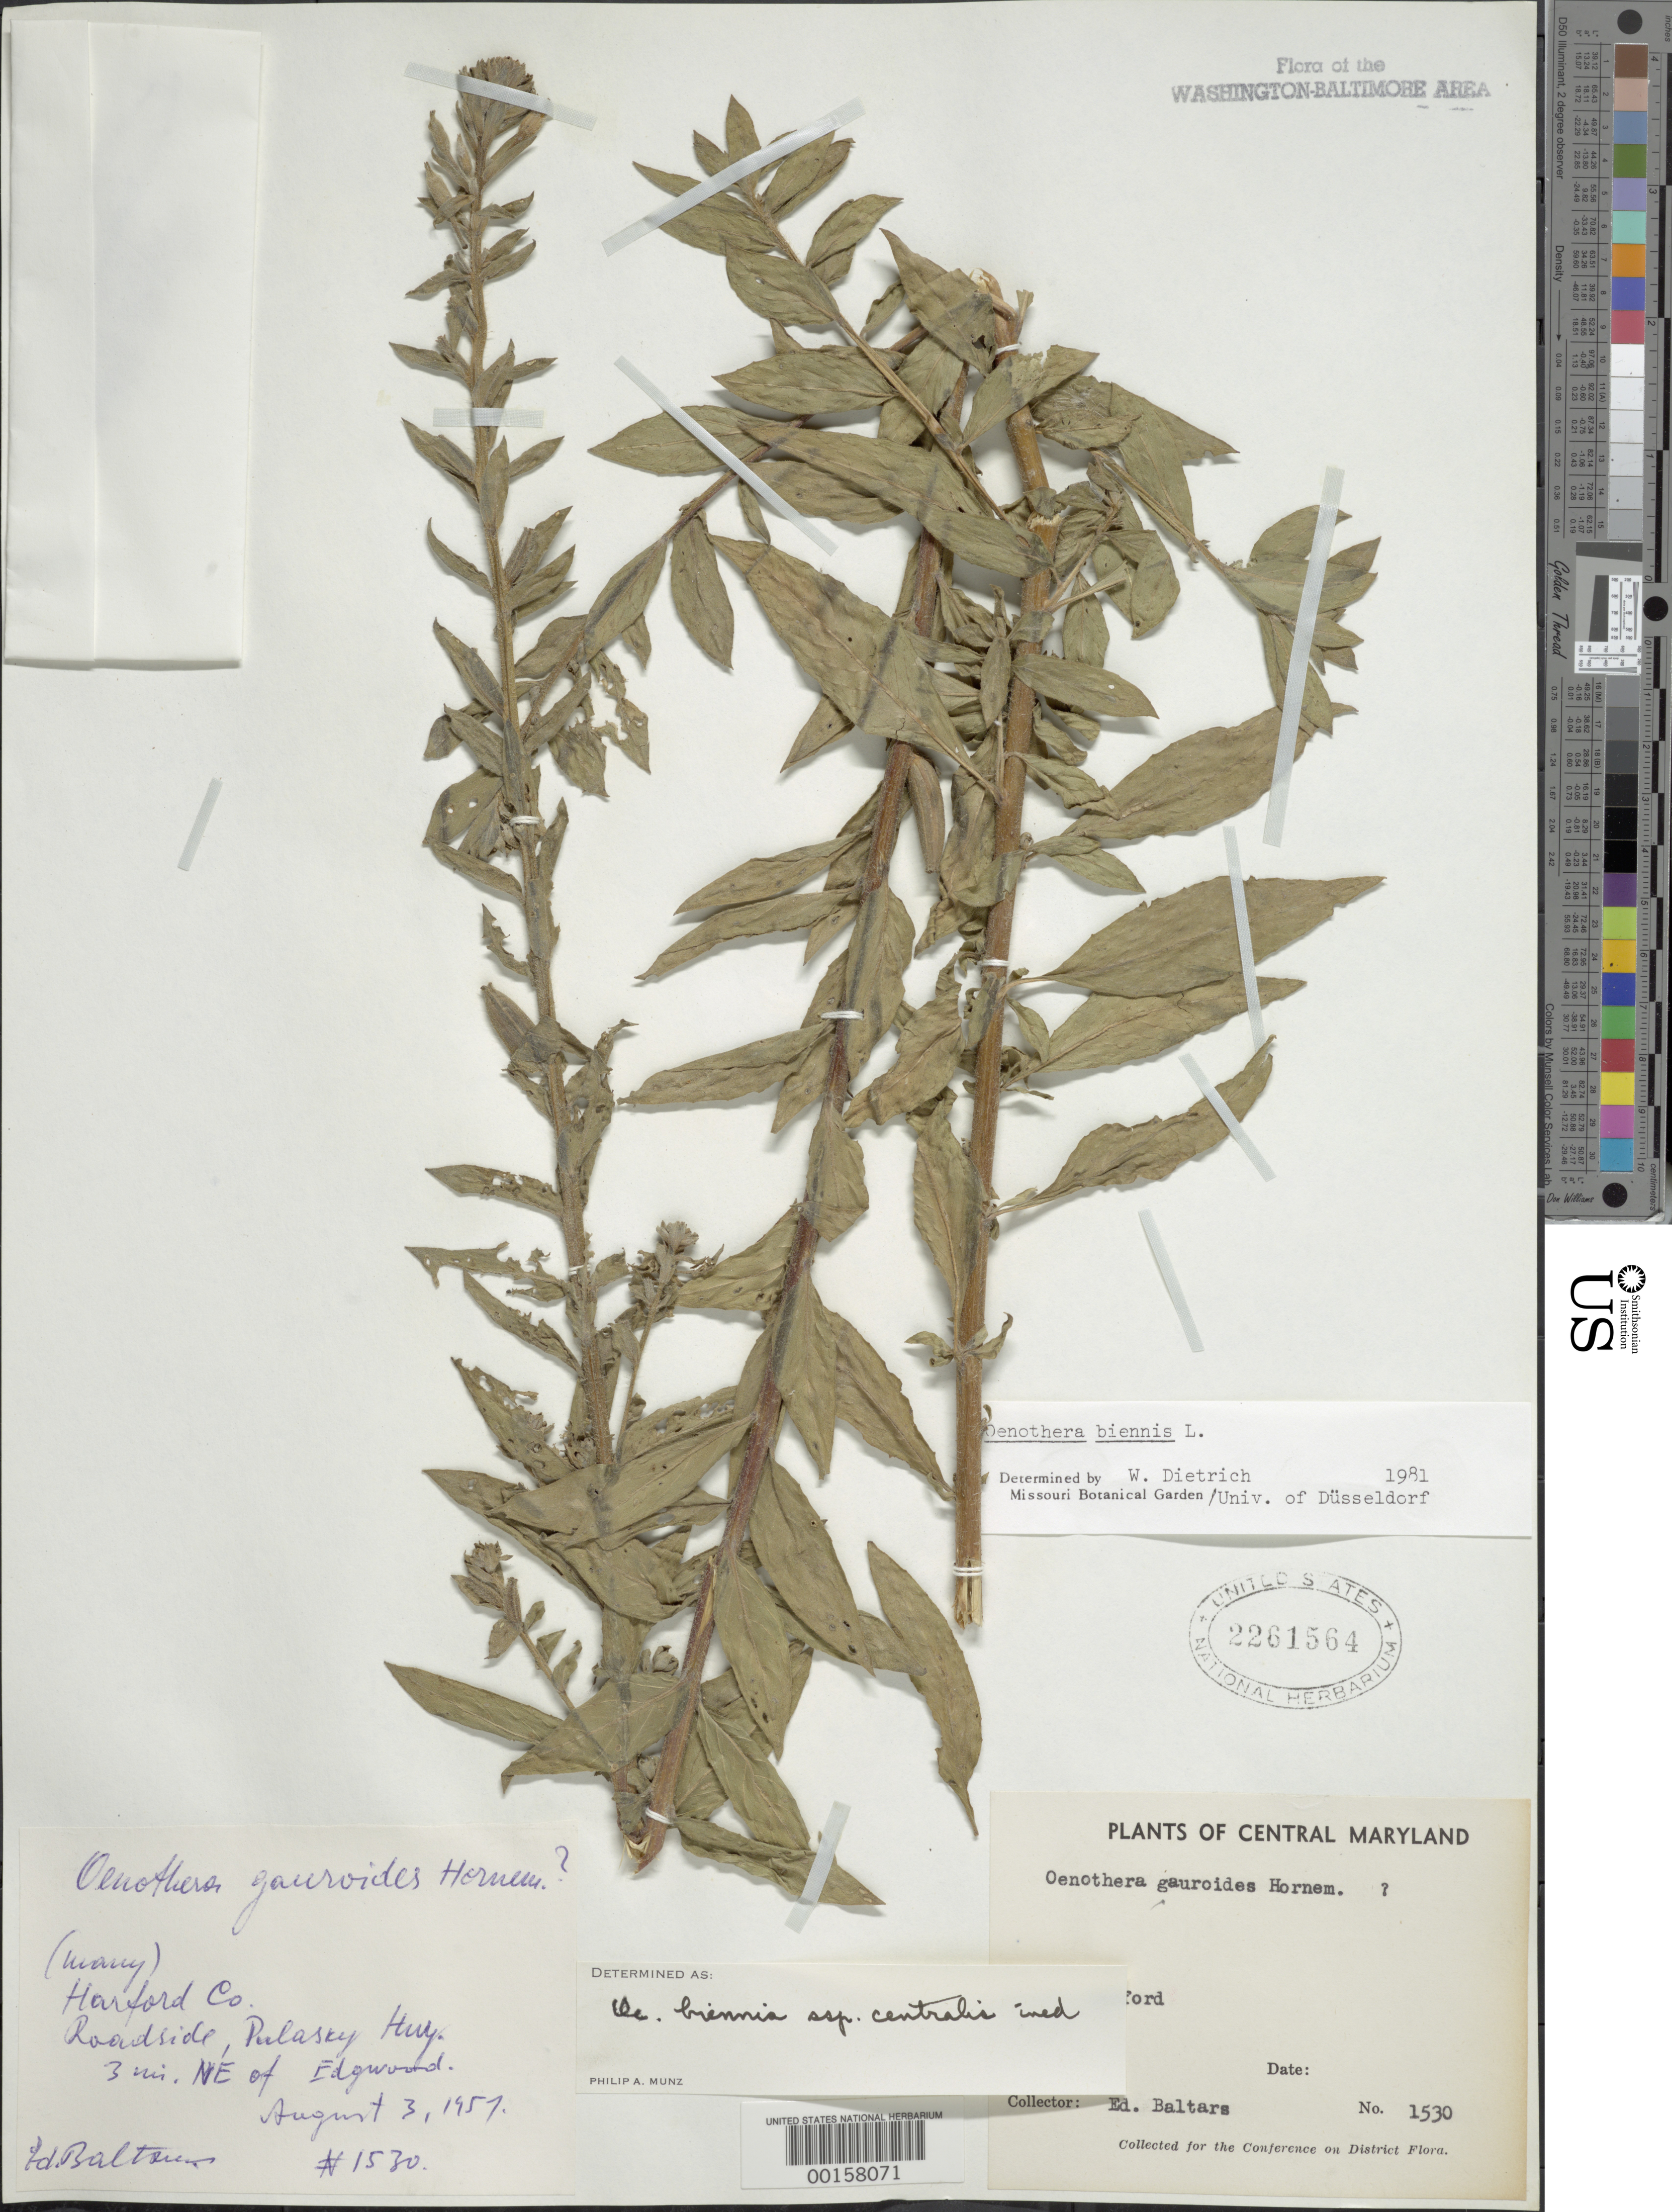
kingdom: Plantae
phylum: Tracheophyta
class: Magnoliopsida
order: Myrtales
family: Onagraceae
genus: Oenothera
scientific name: Oenothera biennis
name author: L.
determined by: Dietrich, W.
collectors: E. Baltars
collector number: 1530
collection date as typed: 03 Aug 1957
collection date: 1957-08-03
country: United States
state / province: Maryland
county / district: Harford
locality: Pulasky Hwy., 3 mi. N of Edgewood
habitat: Roadside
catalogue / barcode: US 2261564